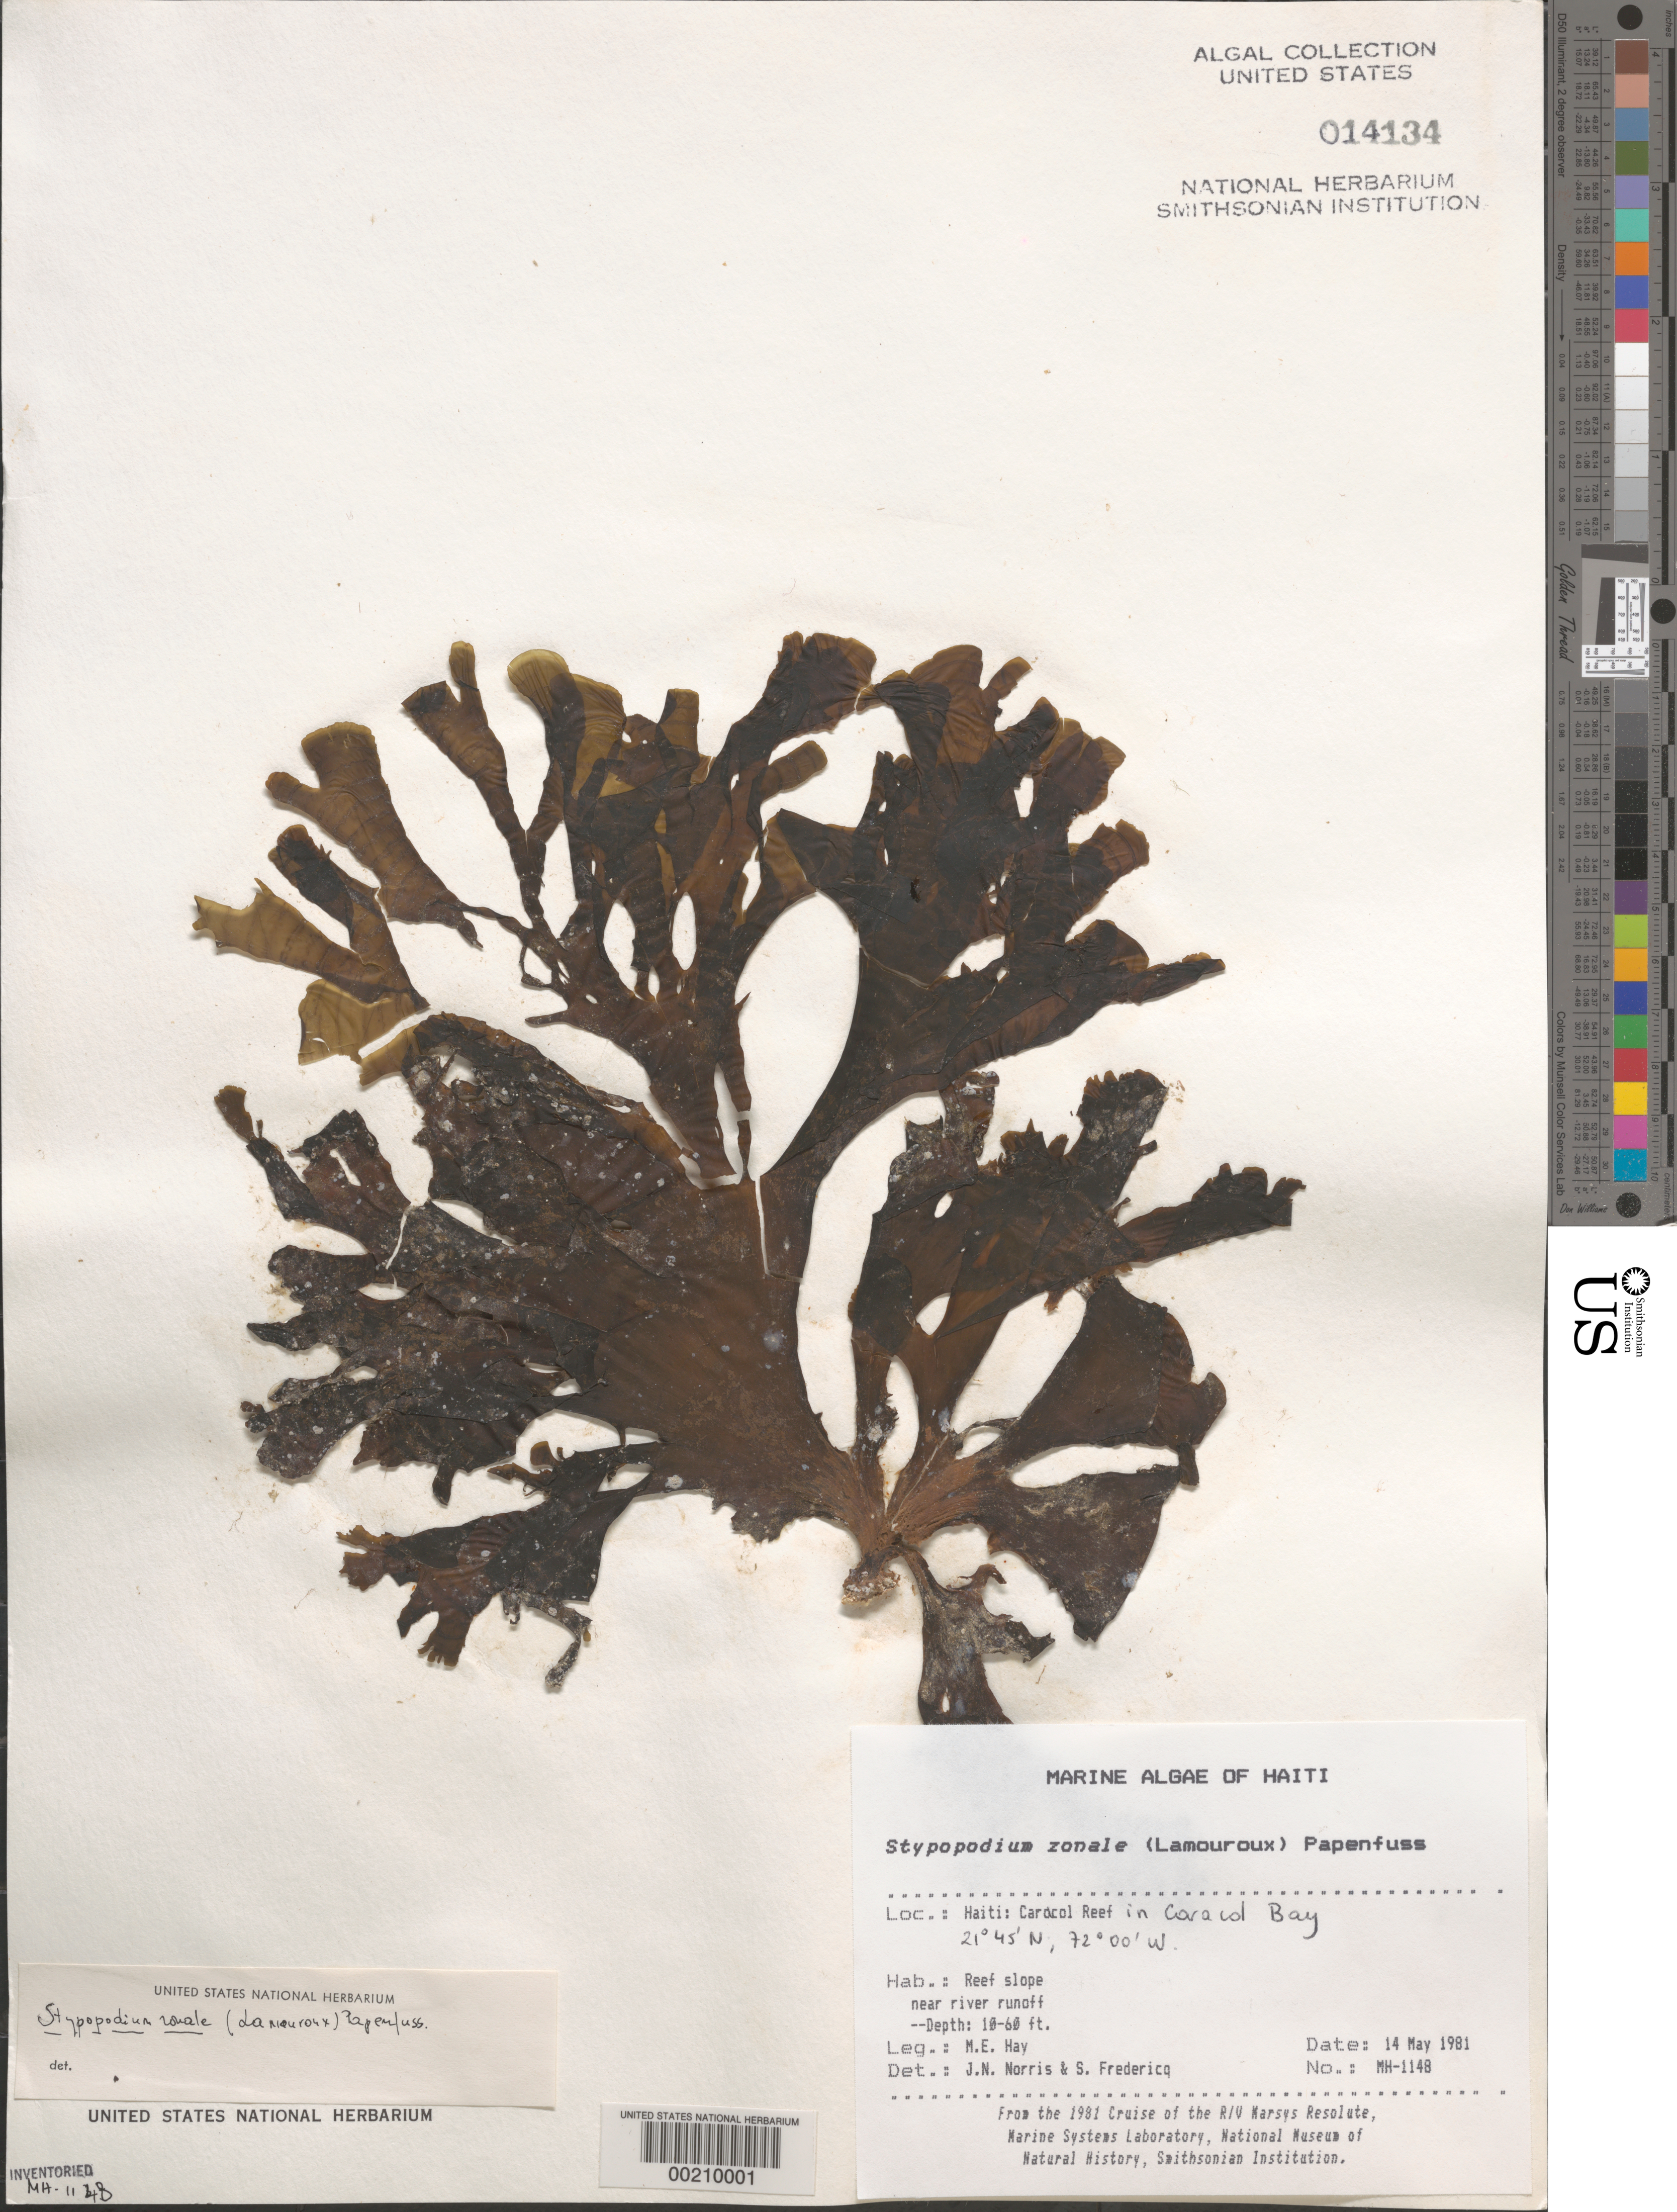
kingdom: Chromista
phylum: Ochrophyta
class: Phaeophyceae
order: Dictyotales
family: Dictyotaceae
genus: Stypopodium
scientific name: Stypopodium zonale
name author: (J.V.Lamouroux) Papenf.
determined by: Norris, J. N.; Fredericq, S.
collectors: M. E. Hay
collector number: MEH-1148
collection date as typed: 14 May 1981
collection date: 1981-05-14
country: Haiti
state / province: Nord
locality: Caracol Reef, Caracol Bay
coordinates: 21 45'N, 72 00'W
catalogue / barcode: US 14134